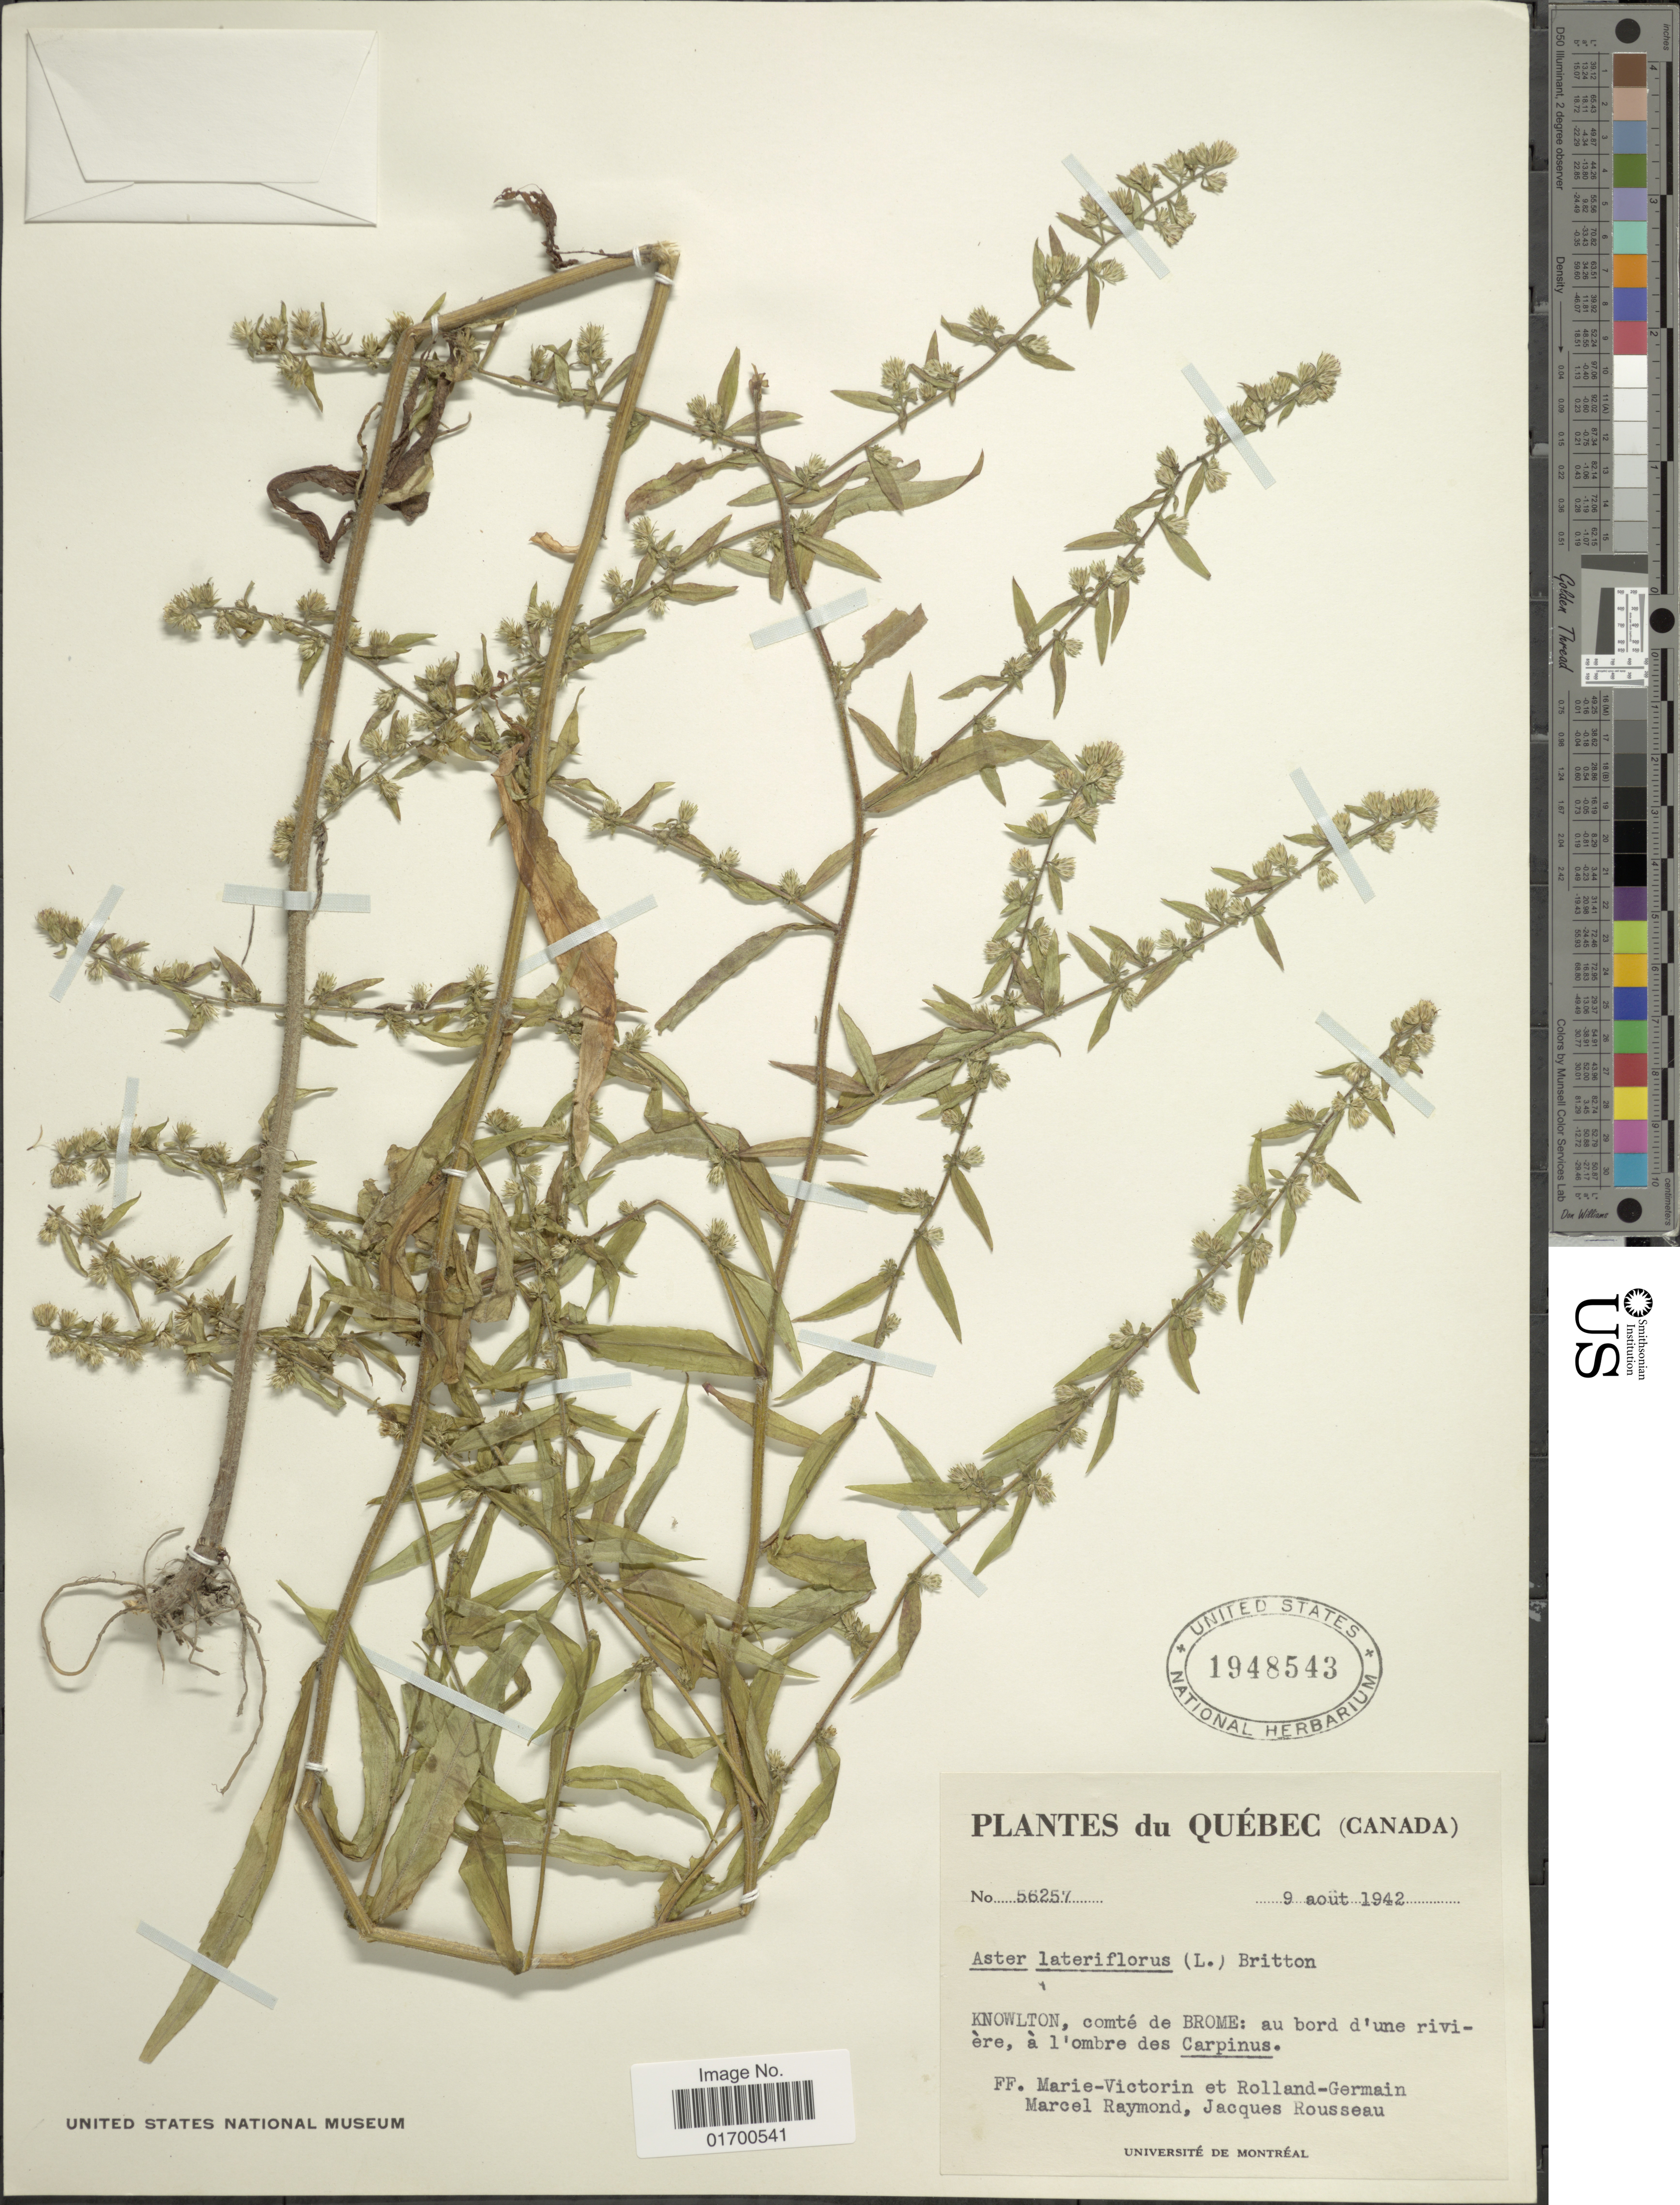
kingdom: Plantae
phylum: Tracheophyta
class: Magnoliopsida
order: Asterales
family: Asteraceae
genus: Symphyotrichum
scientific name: Symphyotrichum lateriflorum var. hirsuticaule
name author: (DC.) G.L. Nesom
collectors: Fr. Marie-Victorin, Rolland-Germain, M. Raymond & J. Rousseau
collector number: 56257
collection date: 1942-08-09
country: Canada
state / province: Quebec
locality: Knowlton, comte de Brome: au bord d'une riviere, a l'ombre des Carpinus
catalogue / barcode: US 1948543